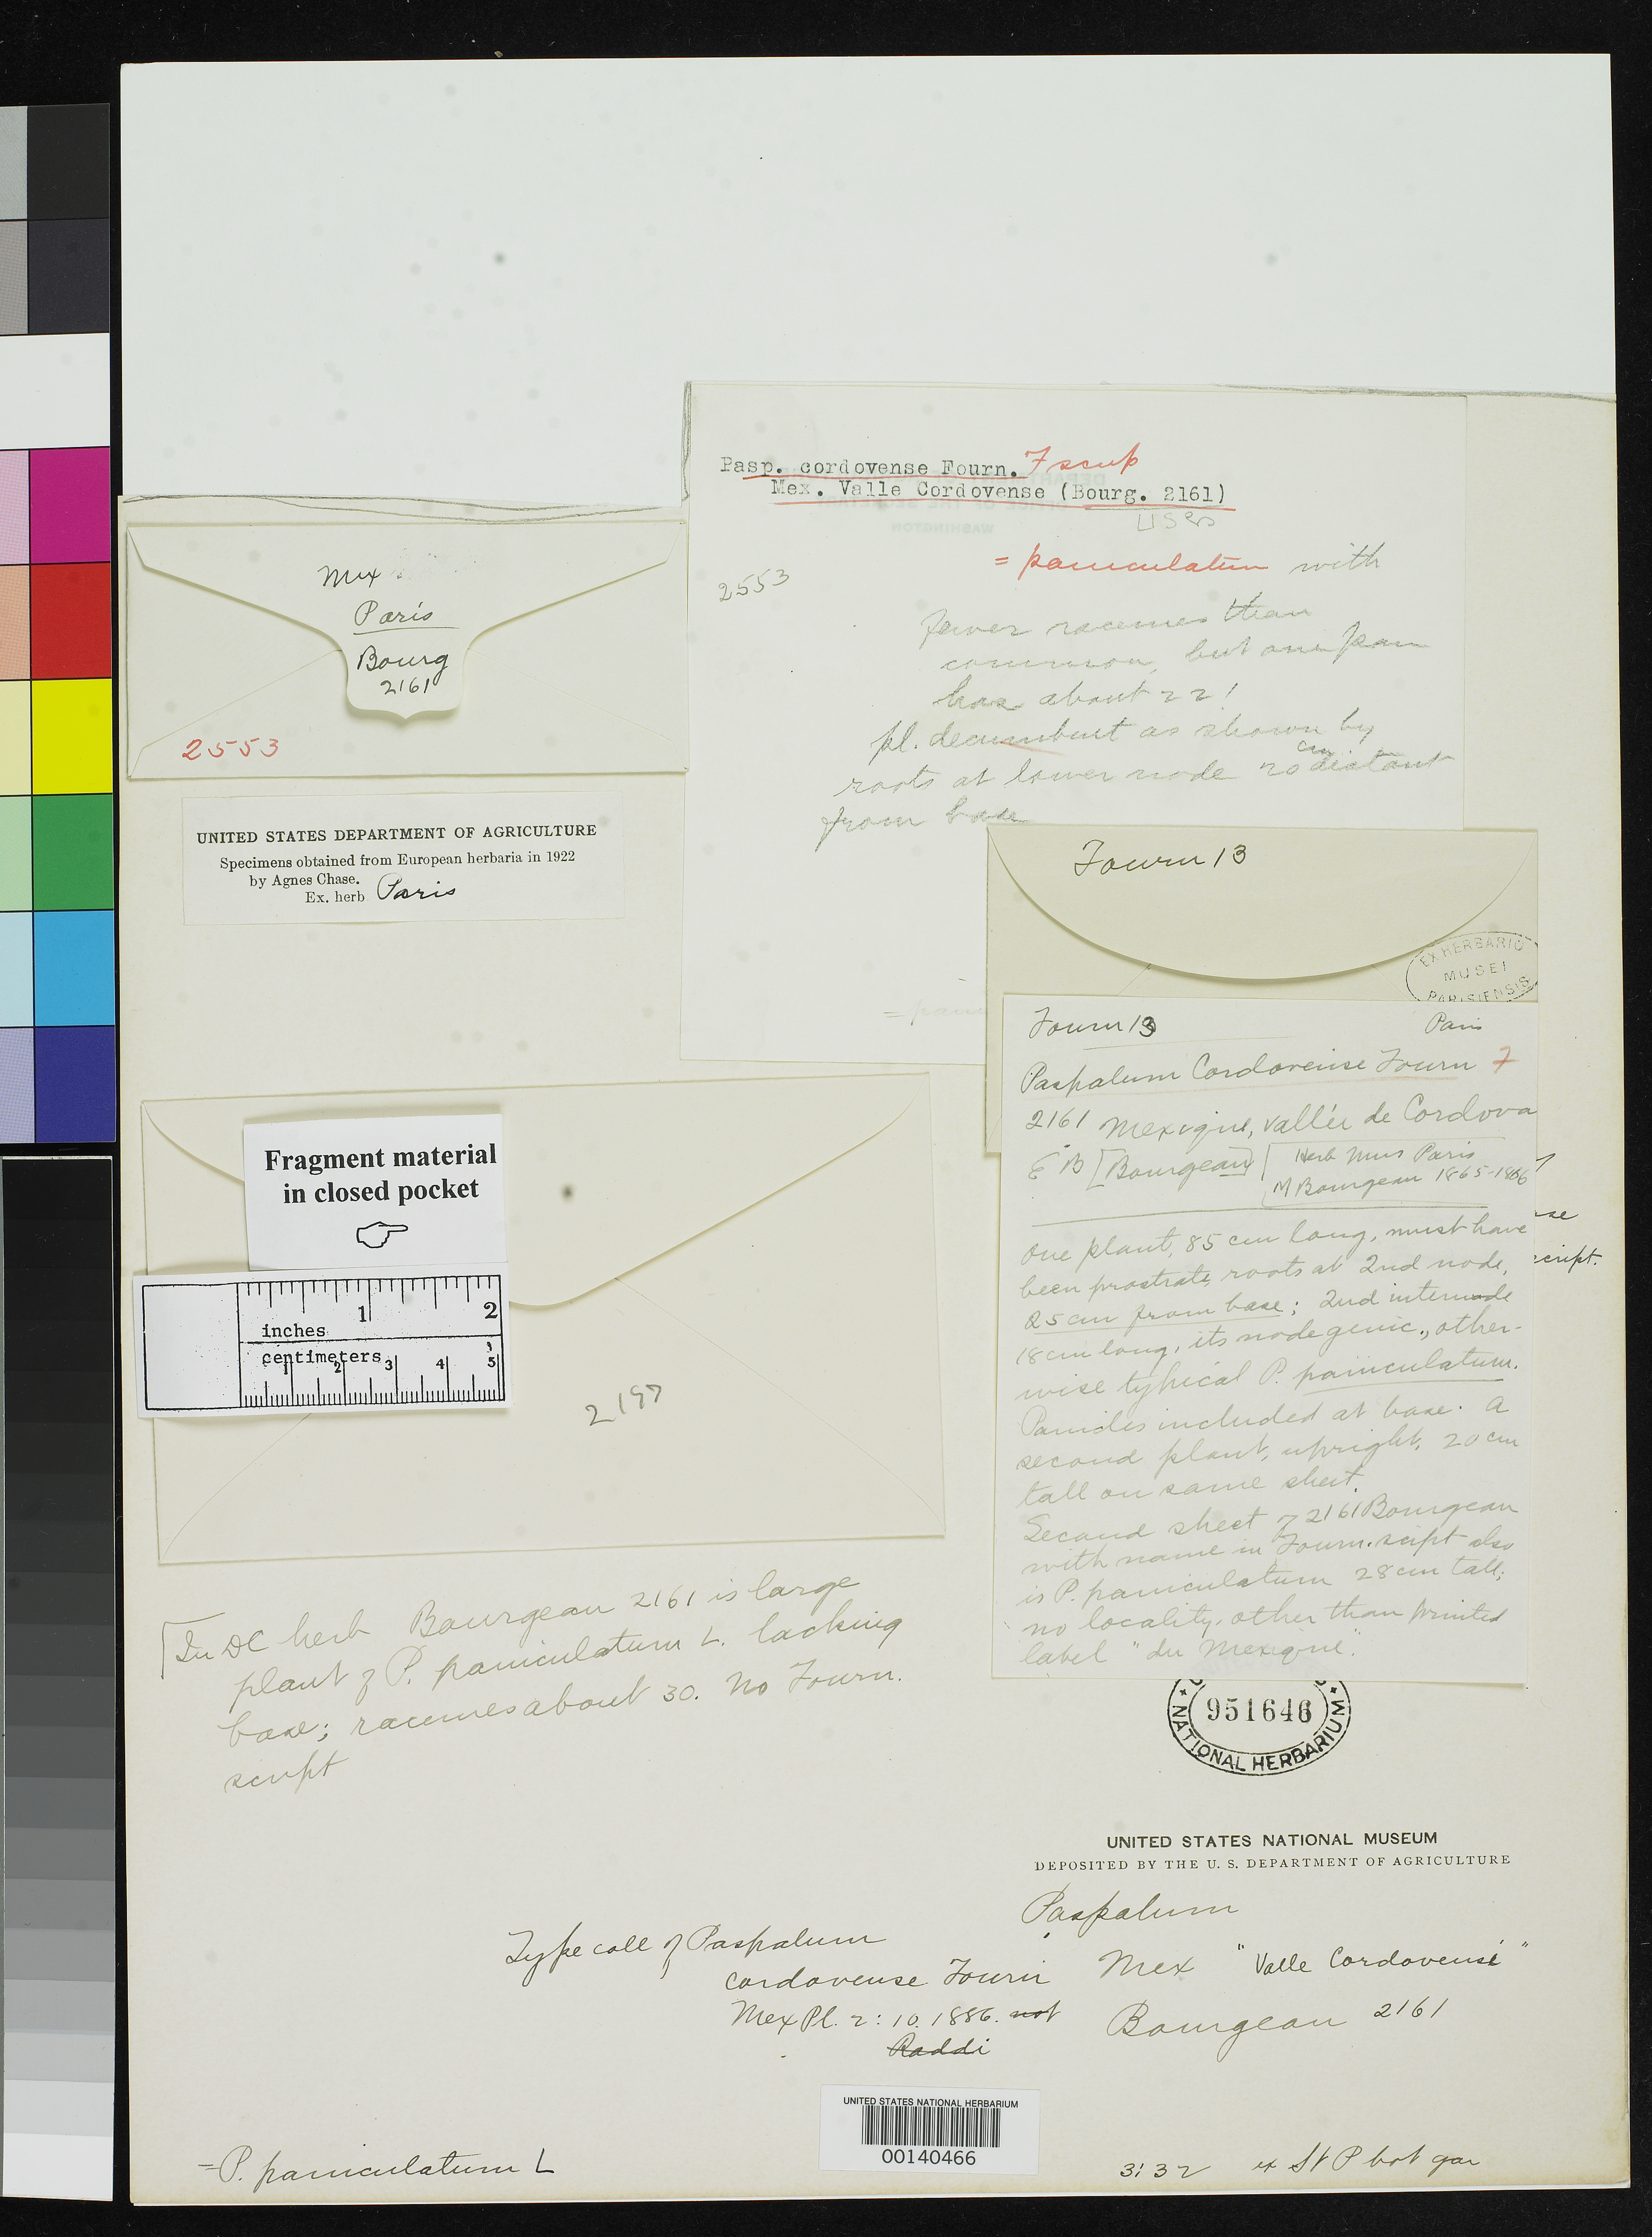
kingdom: Plantae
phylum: Tracheophyta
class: Liliopsida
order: Poales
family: Poaceae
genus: Paspalum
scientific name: Paspalum cordovense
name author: E. Fourn.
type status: Type Fragment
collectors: E. Bourgeau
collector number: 2161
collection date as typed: Jan 1865 to -- Mar 1866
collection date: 1865-01/1866-03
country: Mexico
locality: Cordovense Valle.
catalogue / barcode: US 951646